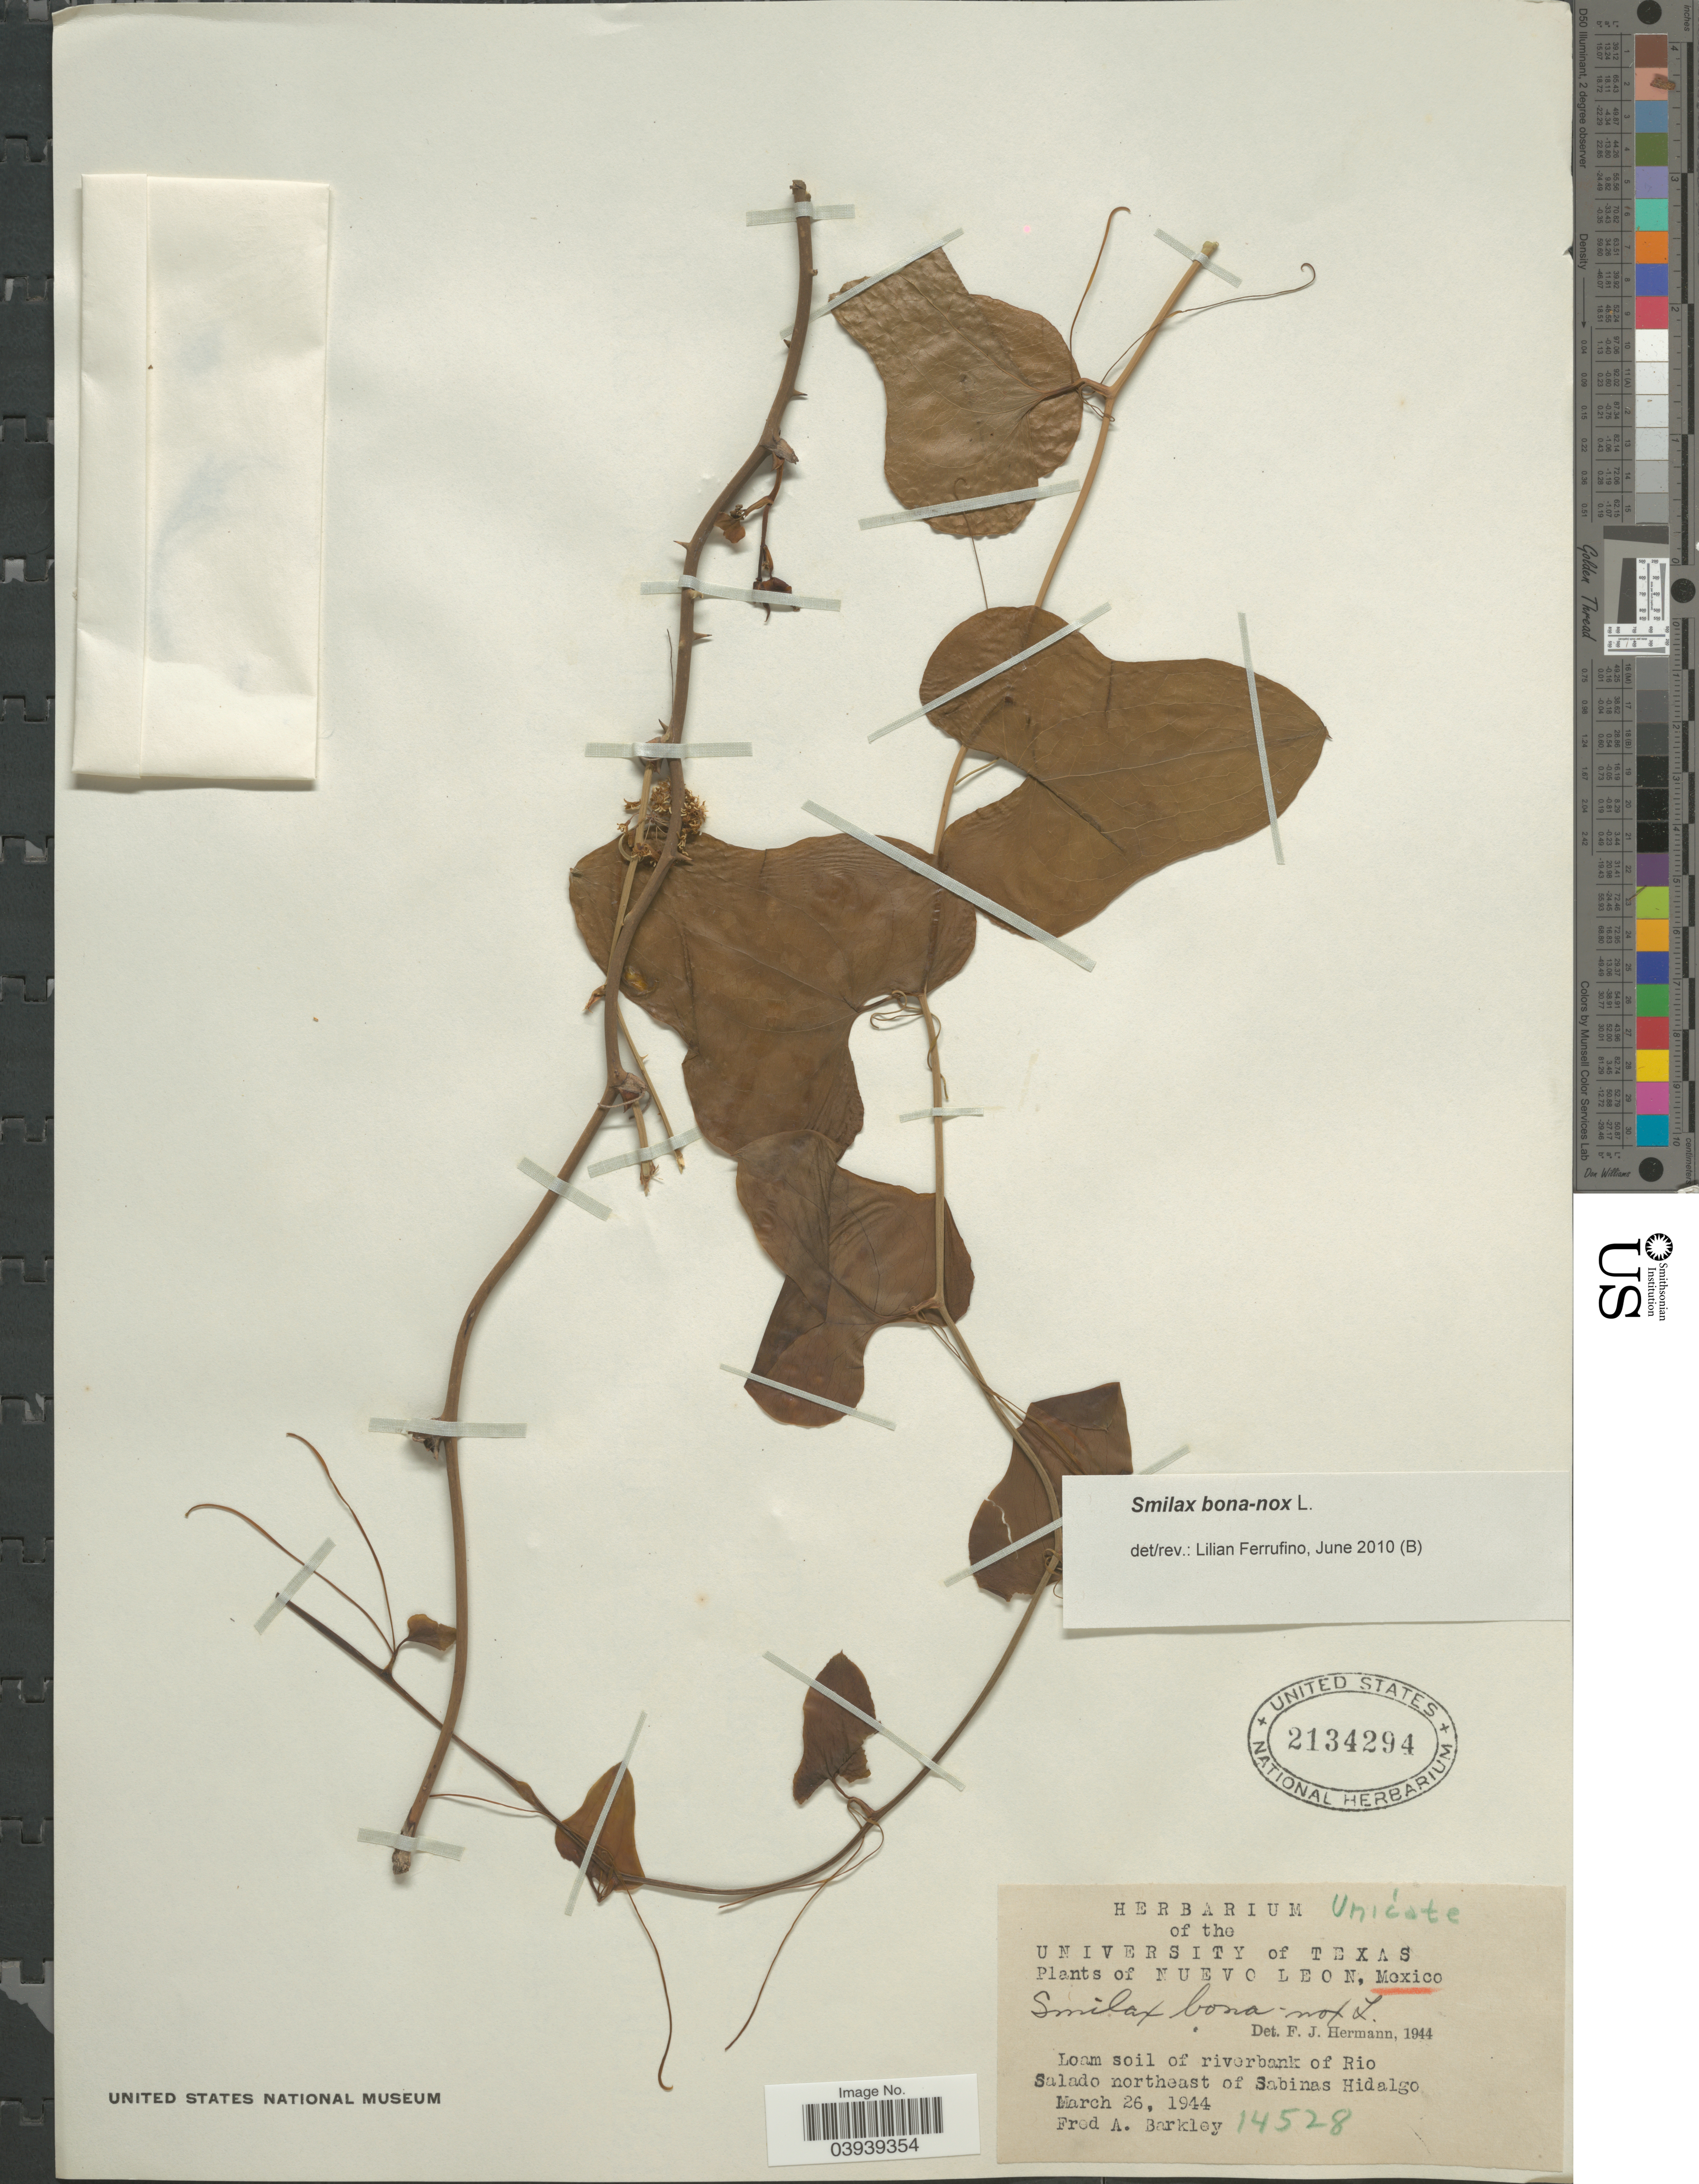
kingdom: Plantae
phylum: Tracheophyta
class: Liliopsida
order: Liliales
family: Smilacaceae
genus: Smilax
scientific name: Smilax bona-nox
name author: L.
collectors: F. A. Barkley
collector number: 14528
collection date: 1944-03-26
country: Mexico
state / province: Nuevo León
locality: Loam soil of riverbank of Rio Salado northeast of Sabinas Hidalgo.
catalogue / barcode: US 2134294